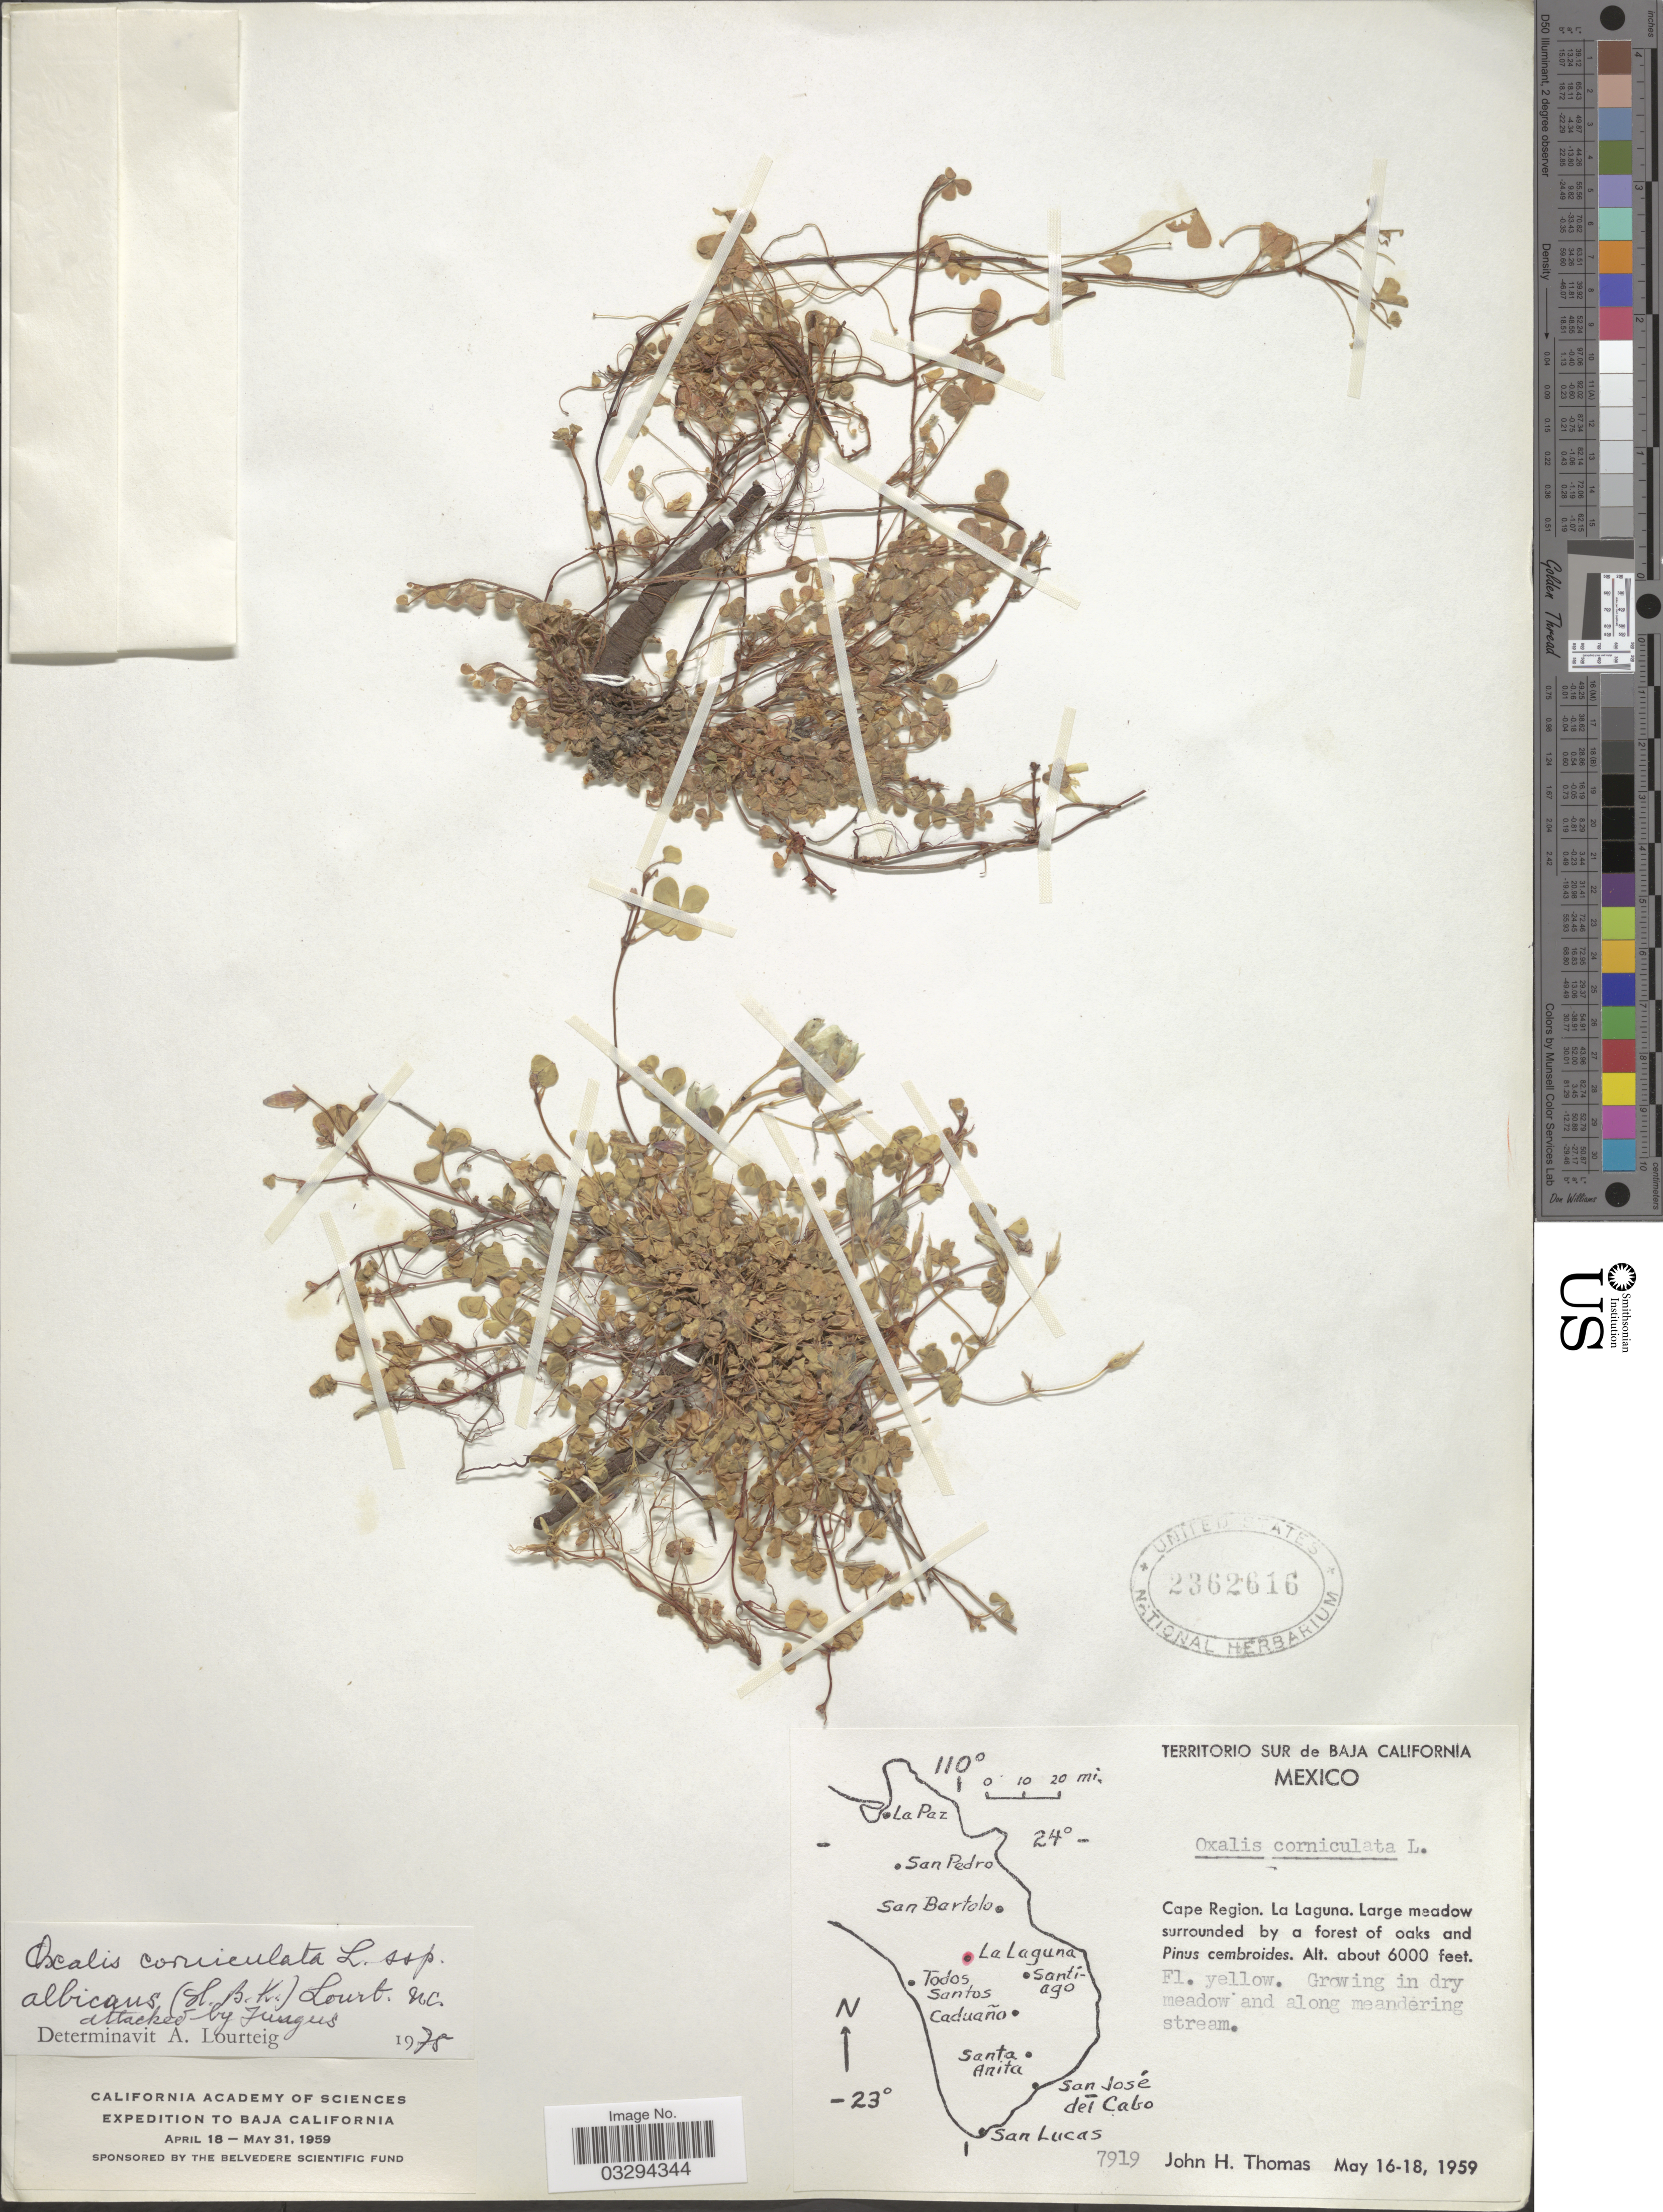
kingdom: Plantae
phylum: Tracheophyta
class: Magnoliopsida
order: Oxalidales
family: Oxalidaceae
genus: Oxalis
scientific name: Oxalis corniculata subsp. albicans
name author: (Kunth) Lourteig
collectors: J. H. Thomas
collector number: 7919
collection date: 1959-05-16/1959-05-18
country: Mexico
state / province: Baja California Sur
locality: Territorio Sur de Baja California. Cape Region. La Laguna.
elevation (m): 1829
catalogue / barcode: US 2362616